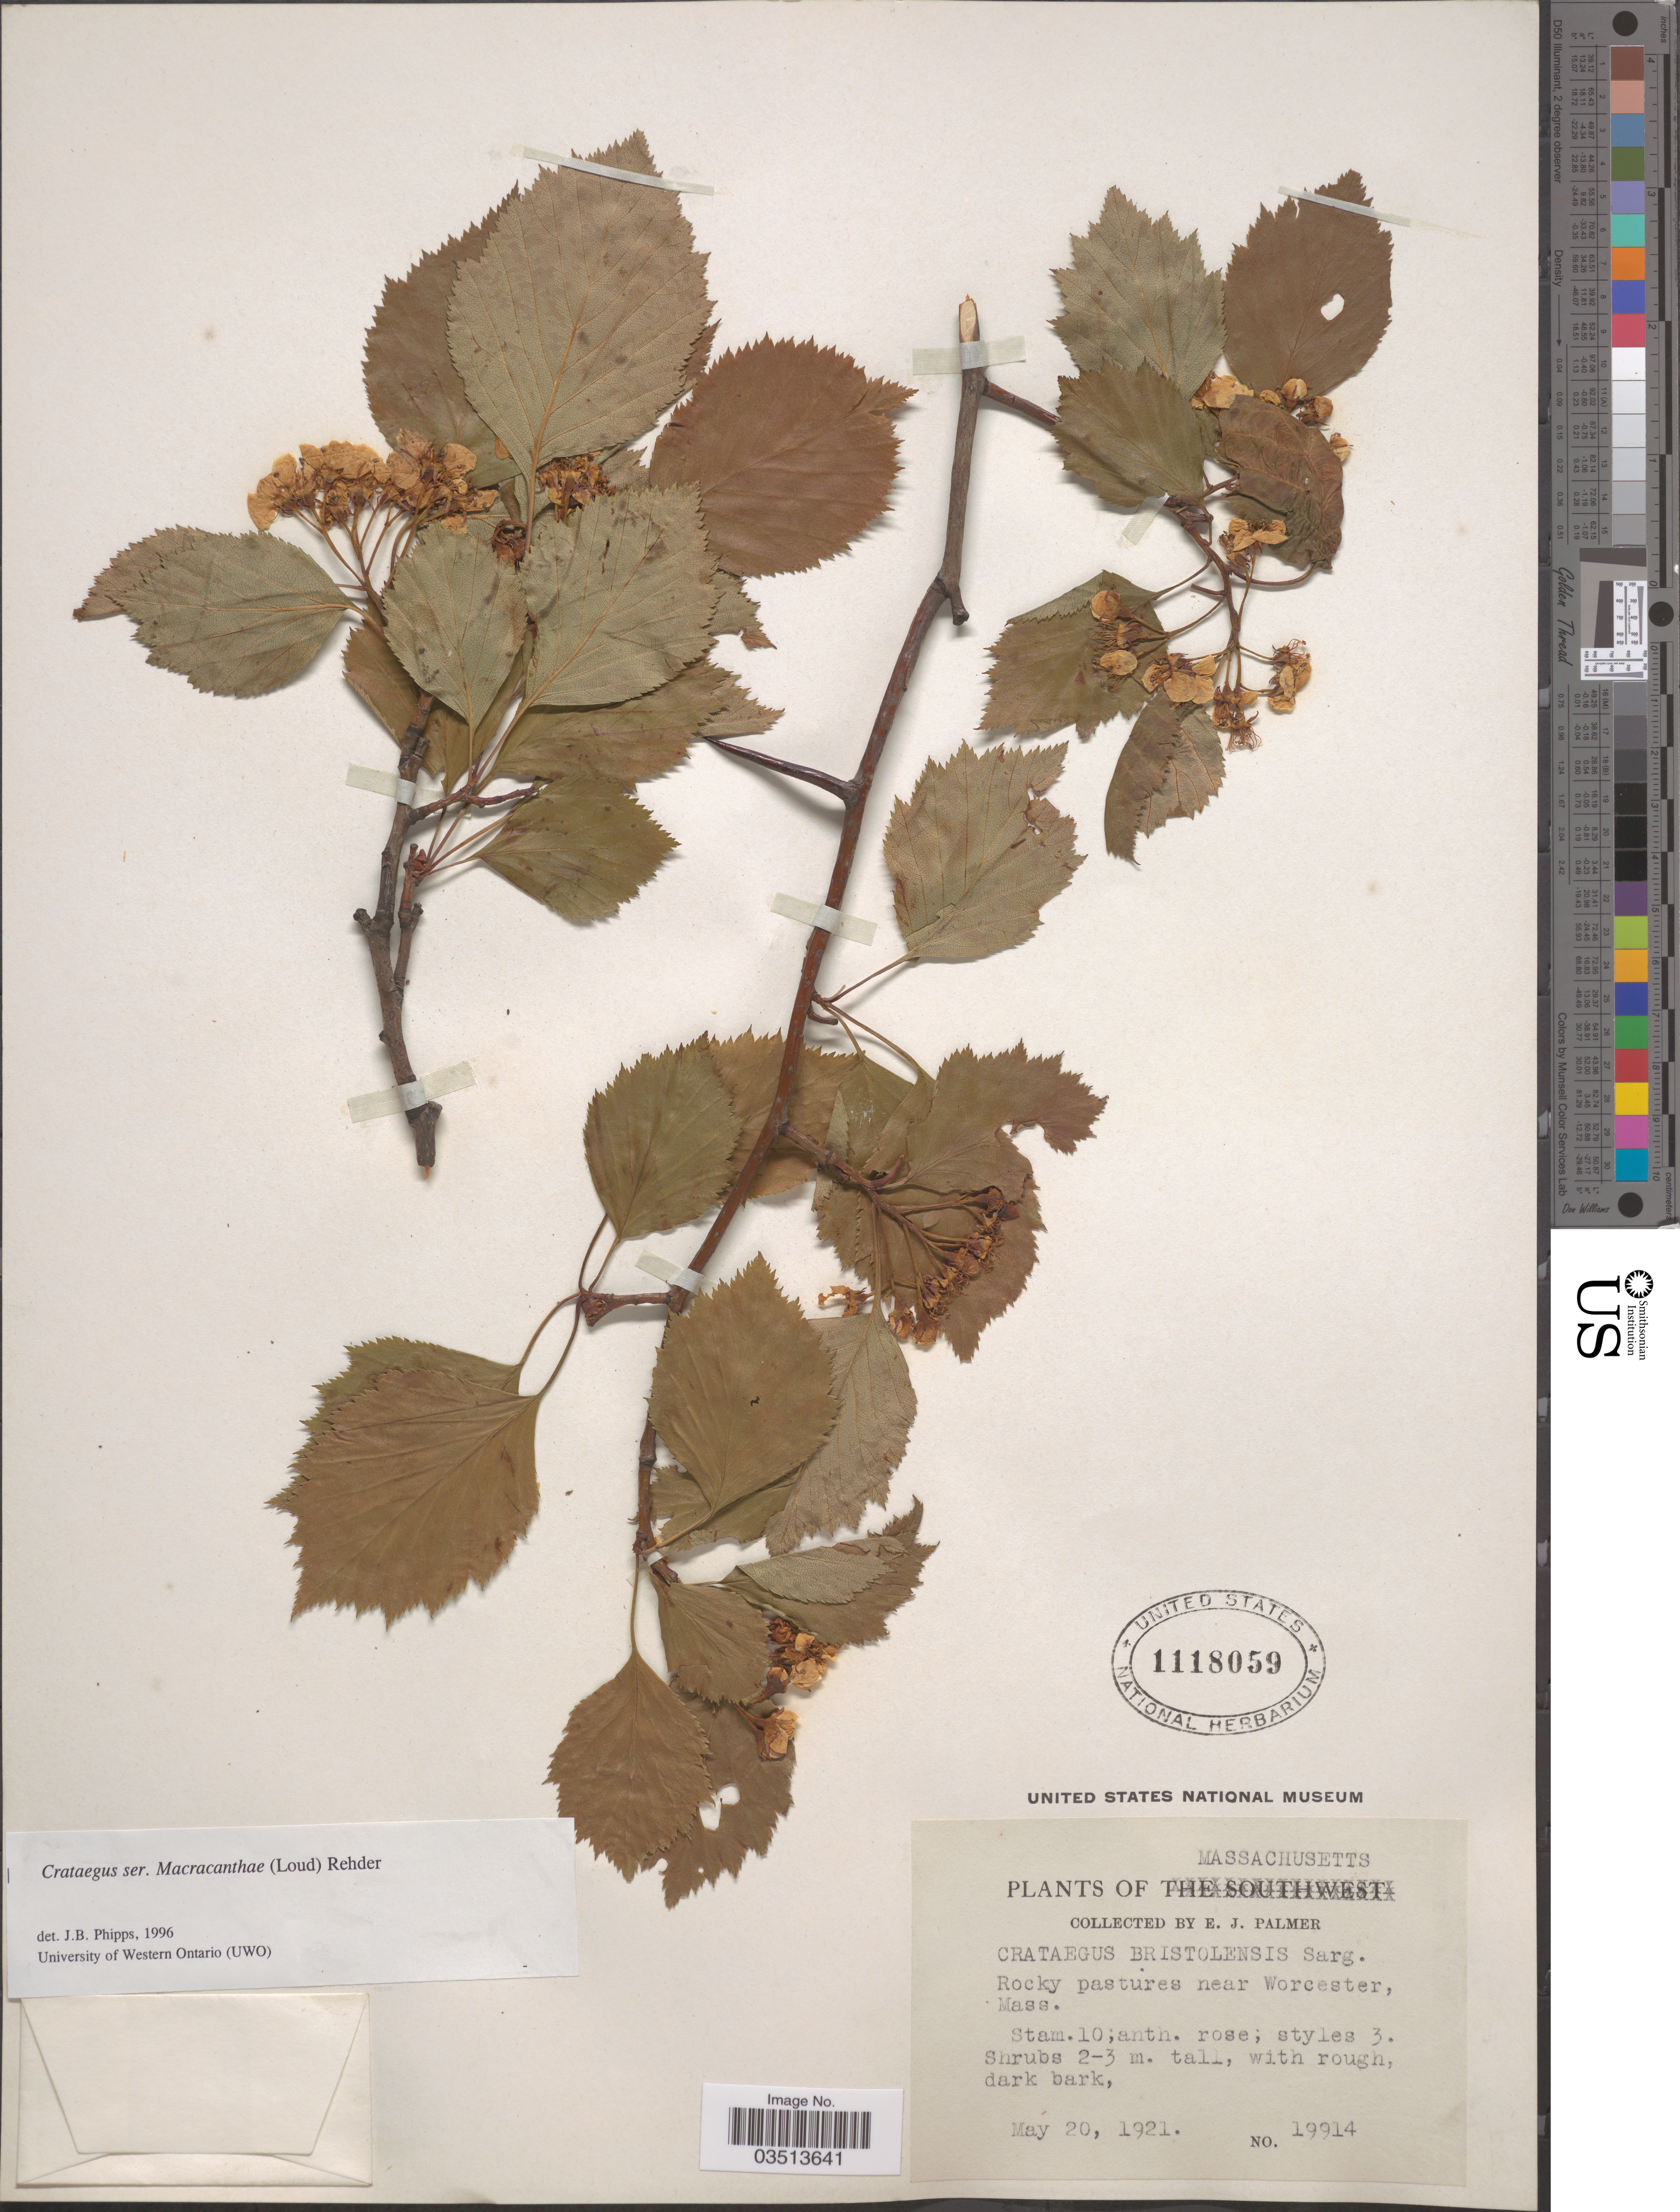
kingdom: Plantae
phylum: Tracheophyta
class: Magnoliopsida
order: Rosales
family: Rosaceae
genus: Crataegus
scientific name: Crataegus bristolensis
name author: Sarg.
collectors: E. J. Palmer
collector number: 19914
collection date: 1921-05-20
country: United States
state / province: Massachusetts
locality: Rocky pastures near Worcester.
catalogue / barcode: US 1118059